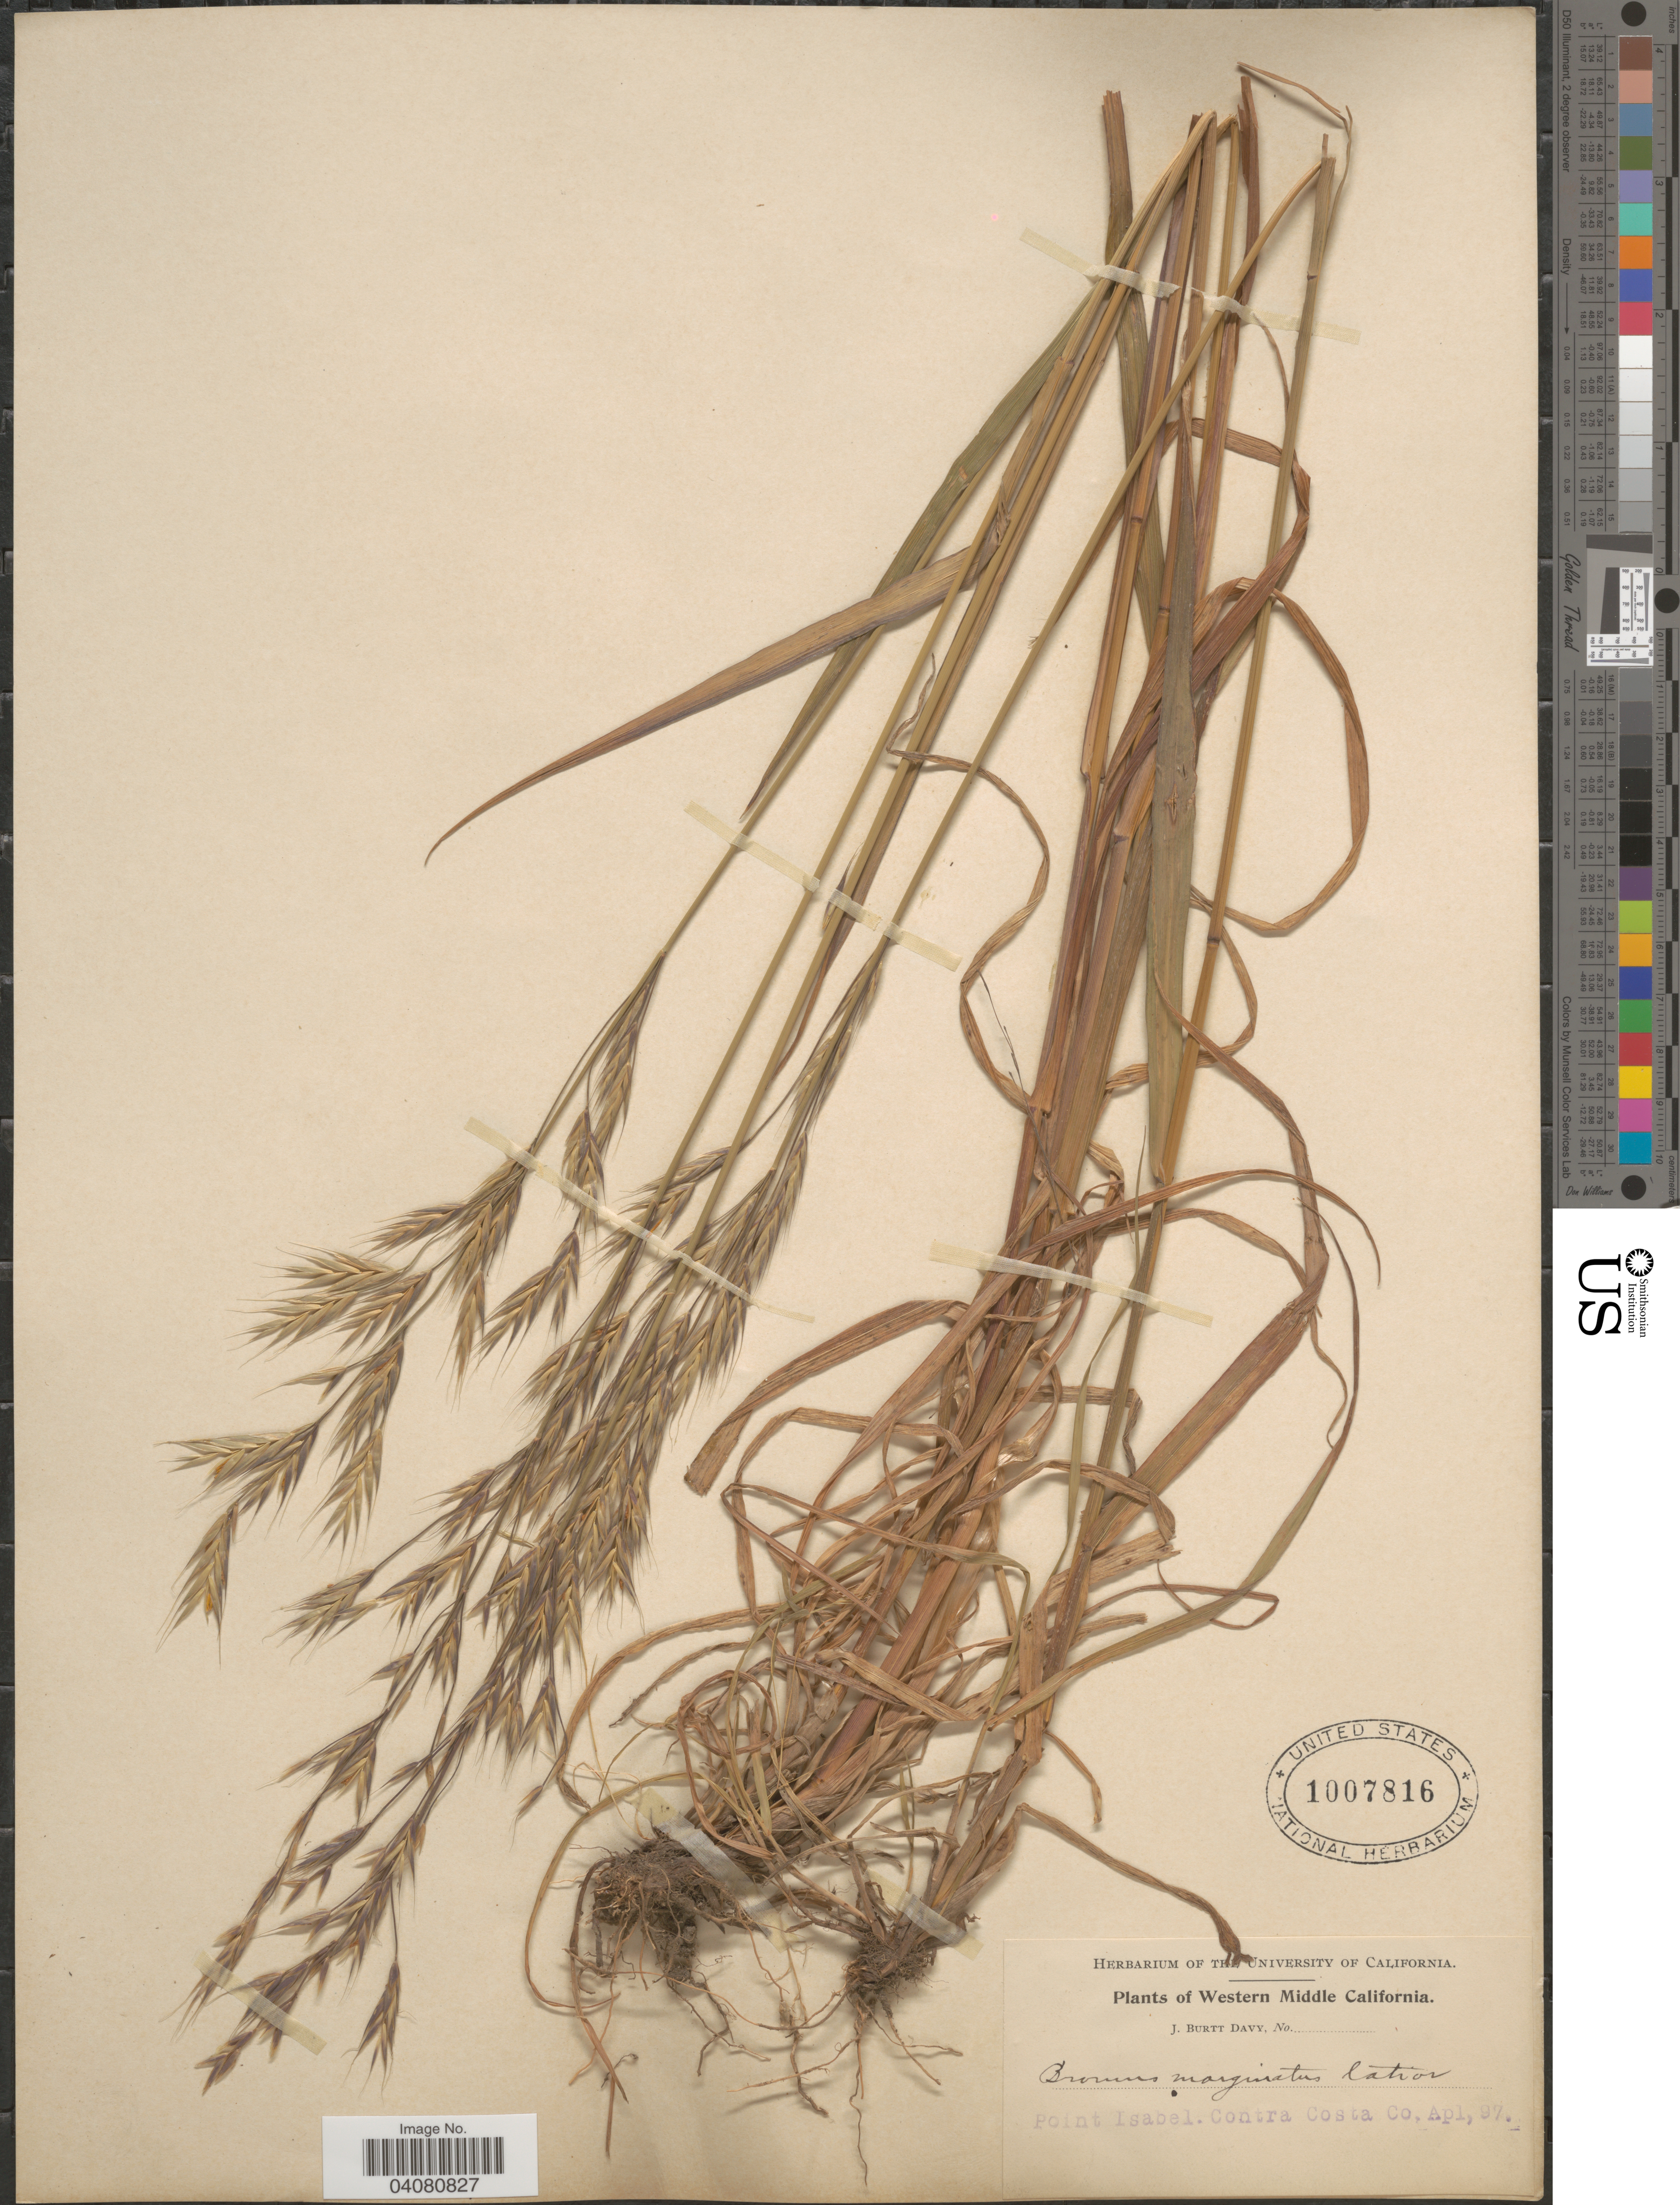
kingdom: Plantae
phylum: Tracheophyta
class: Liliopsida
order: Poales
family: Poaceae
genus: Bromus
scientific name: Bromus carinatus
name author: Hook. & Arn.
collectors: J. Burtt Davy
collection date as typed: Transcribed d/m/y: /4/97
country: United States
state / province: California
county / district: Contra Costa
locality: Western Middle California. Point Isabel. Contra Costa Co.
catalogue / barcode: US 1007816